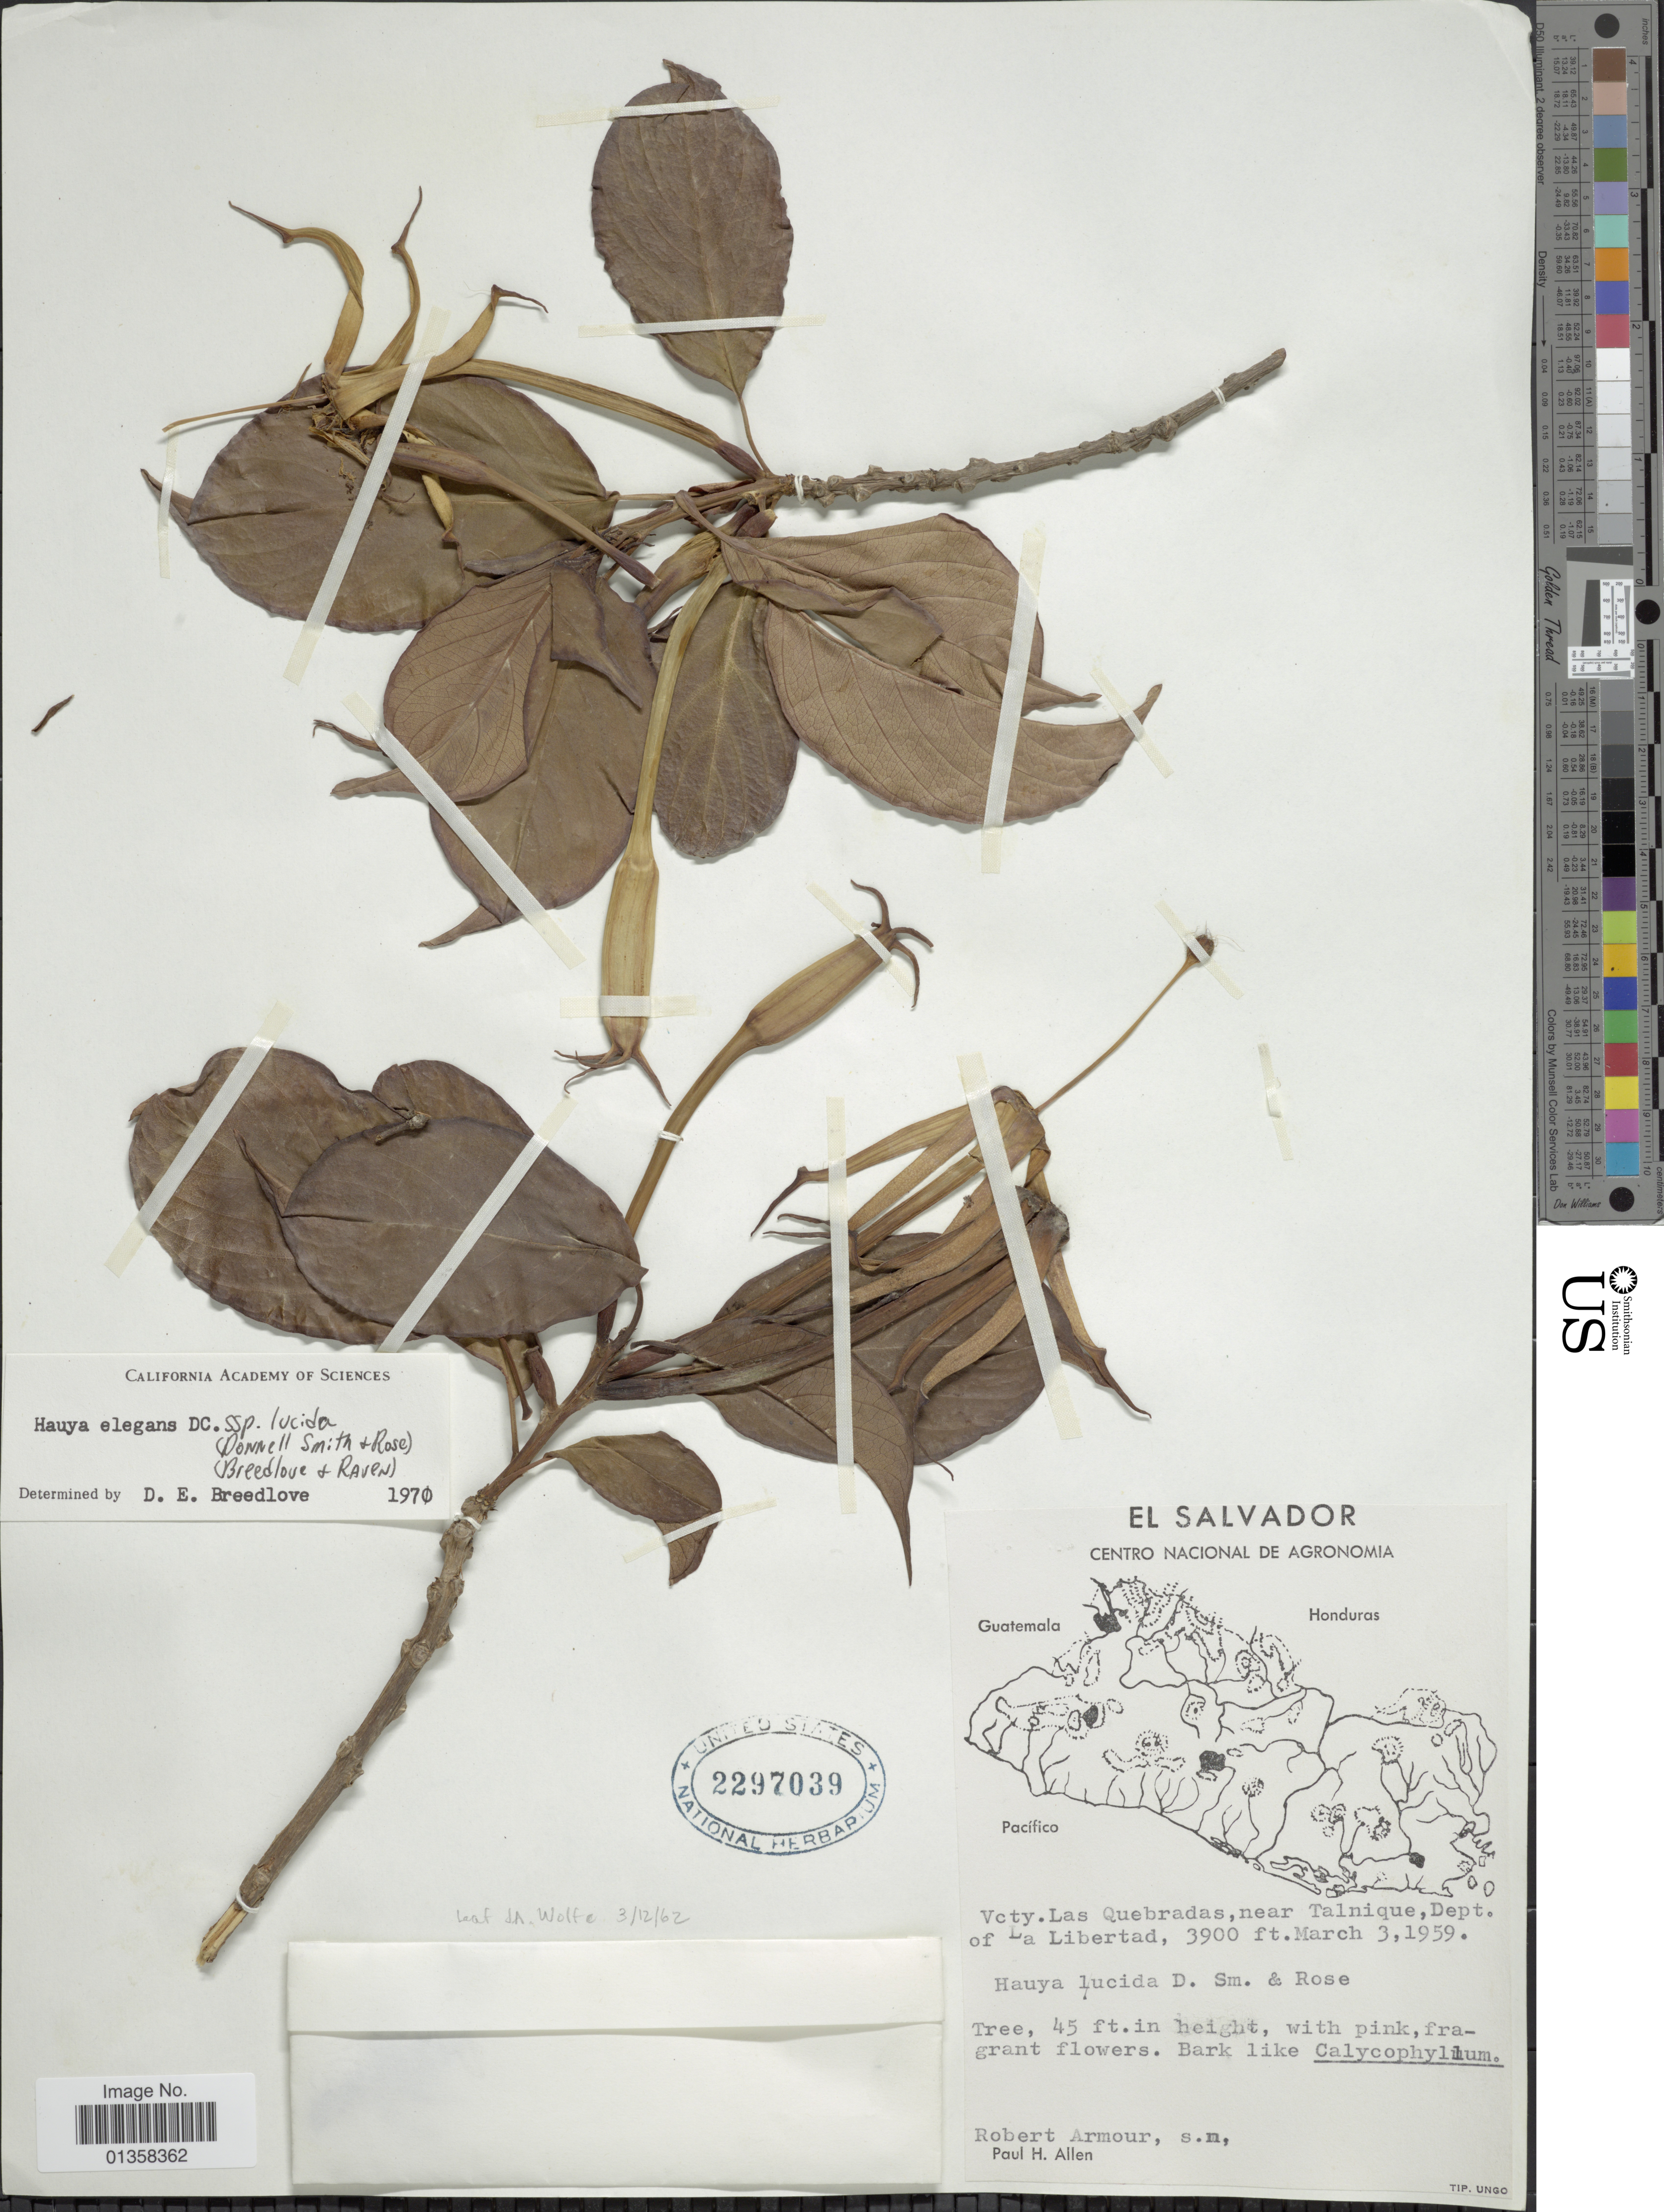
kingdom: Plantae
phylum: Tracheophyta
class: Magnoliopsida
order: Myrtales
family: Onagraceae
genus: Hauya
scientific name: Hauya elegans subsp. lucida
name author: (Donn. Sm. & Rose) P.H. Raven & Breedlove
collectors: R. Armour & P. H. Allen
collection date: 1959-03-03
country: El Salvador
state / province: La Libertad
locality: Vcty. Las Quebradas, near Talnique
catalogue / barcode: US 2297039